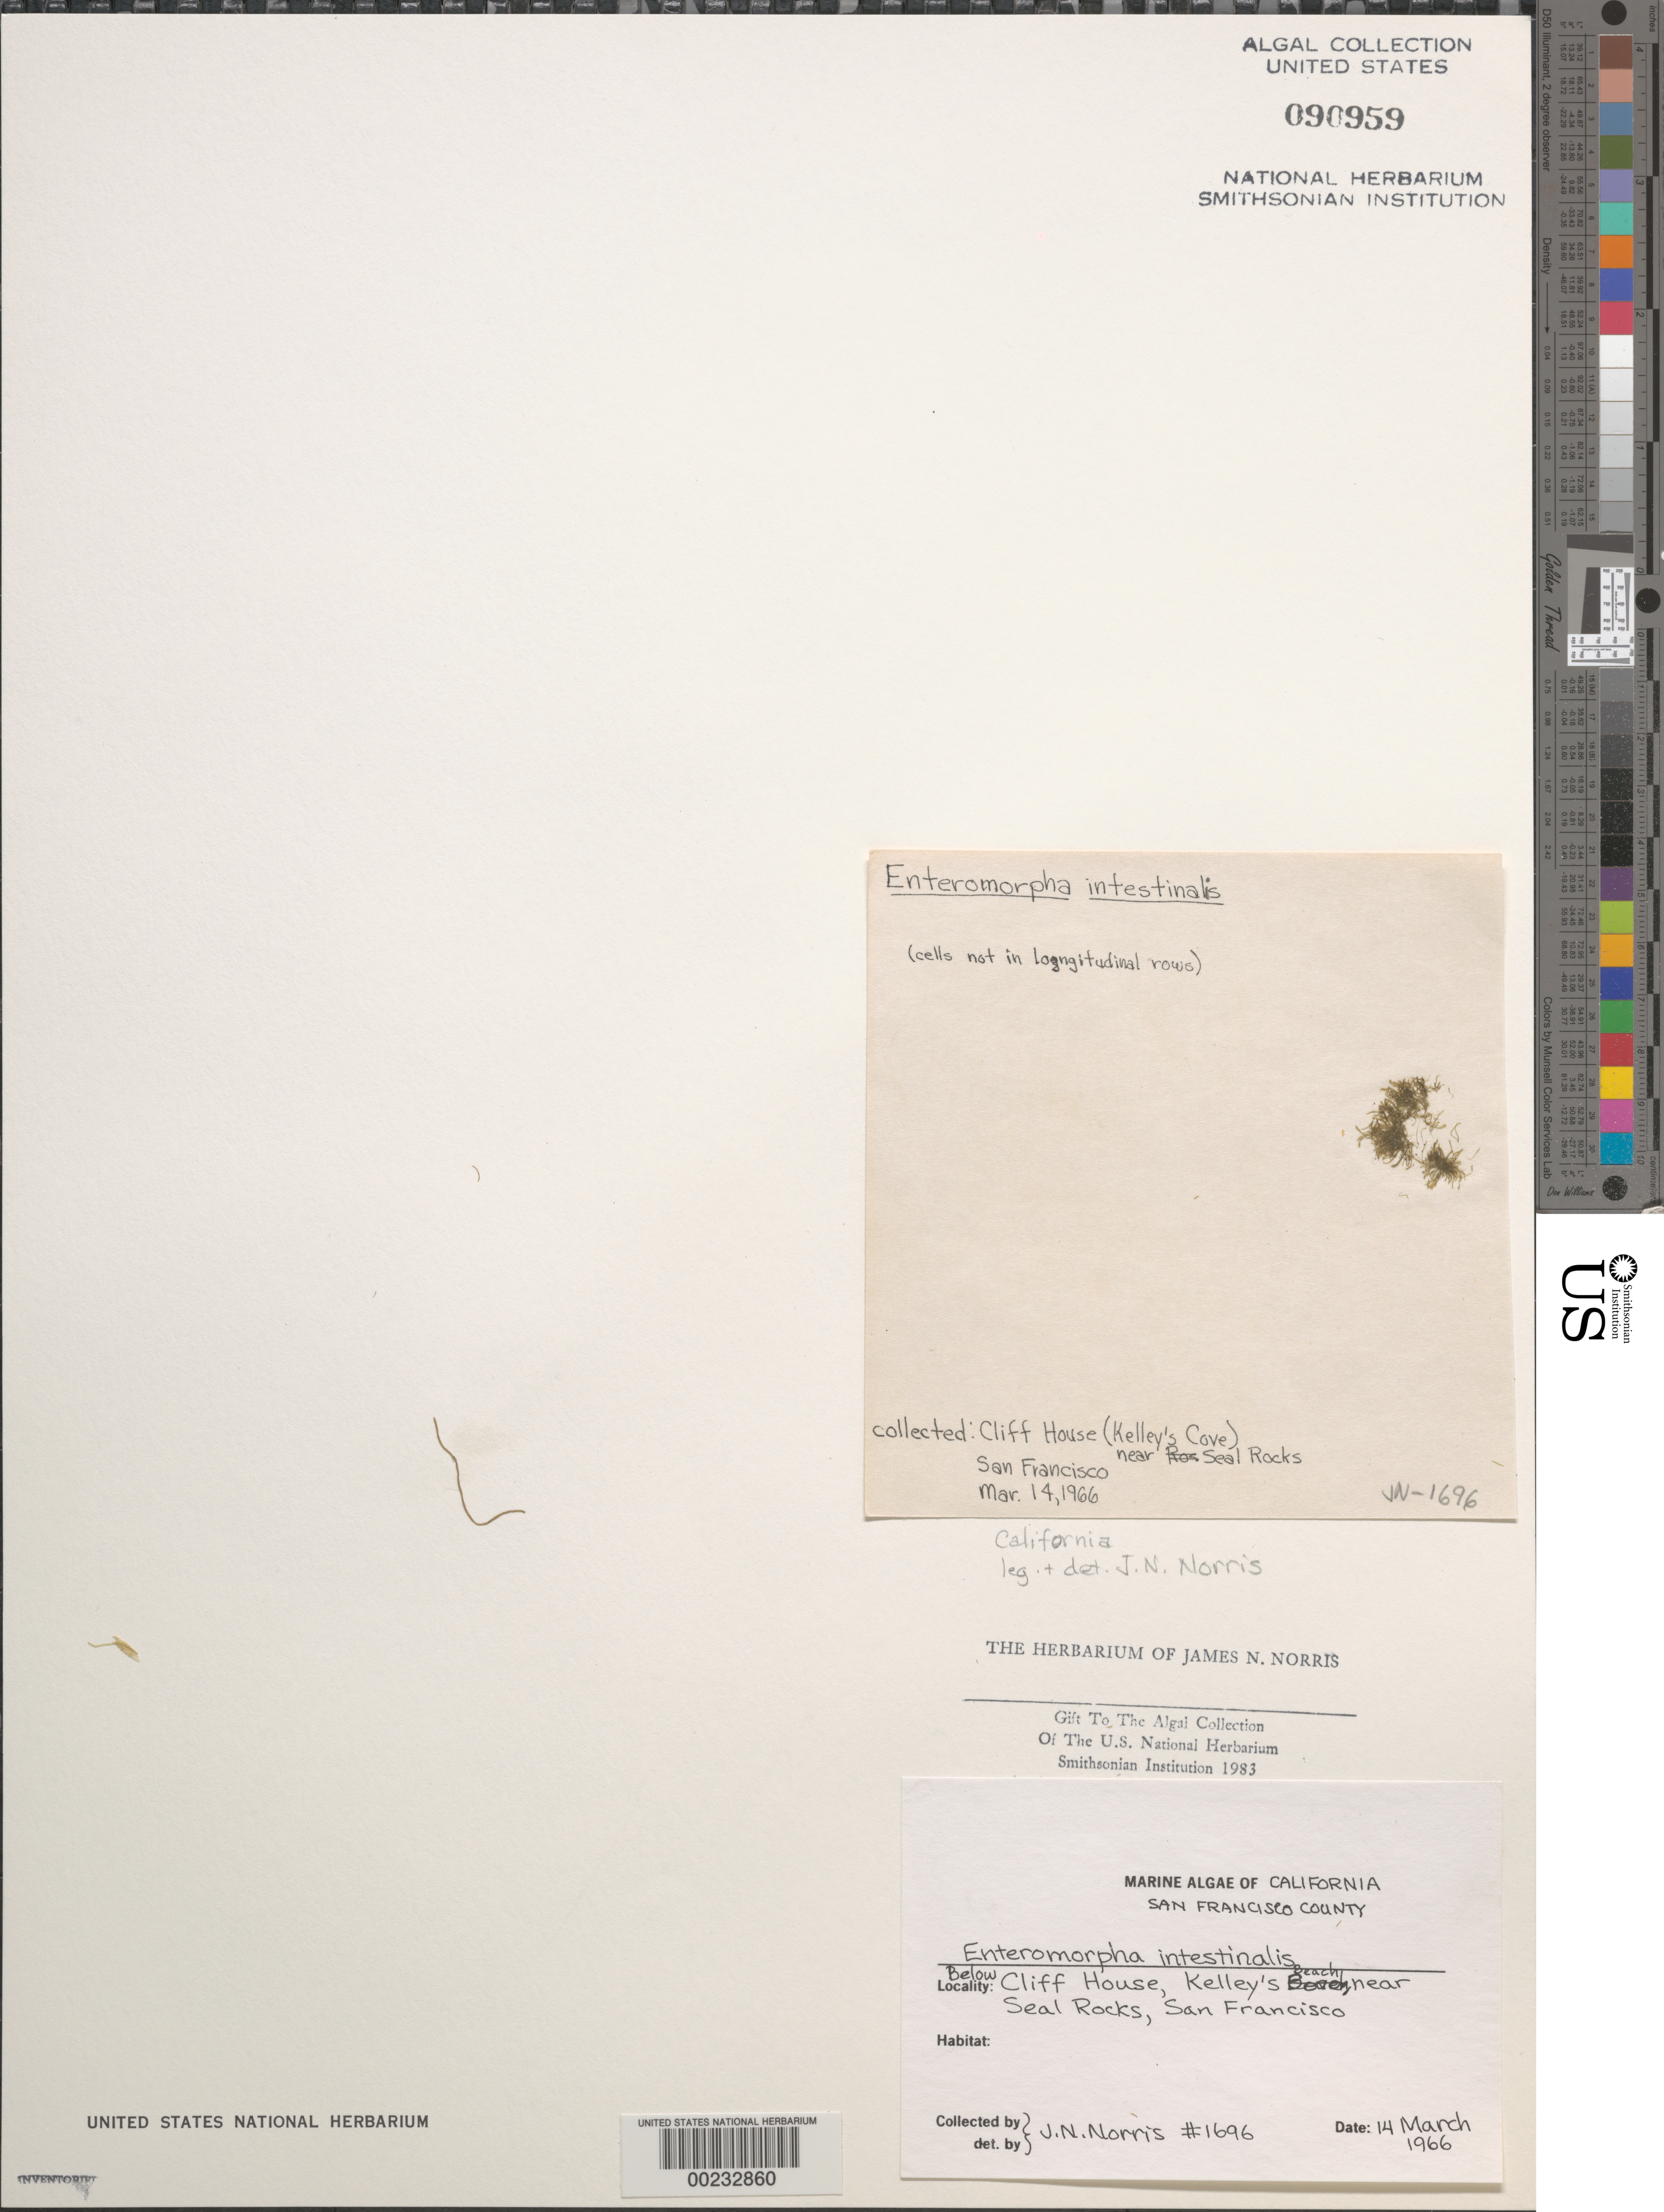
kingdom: Plantae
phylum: Chlorophyta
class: Ulvophyceae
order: Ulvales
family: Ulvaceae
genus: Ulva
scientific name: Ulva intestinalis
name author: L.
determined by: Algae name updating Project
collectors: J. N. Norris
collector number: JN-1696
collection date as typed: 14 Mar 1966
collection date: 1966-03-14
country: United States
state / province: California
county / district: San Francisco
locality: Cliff House, Kelley's Cove near Seal Rocks, San Francisco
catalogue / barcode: US 90959